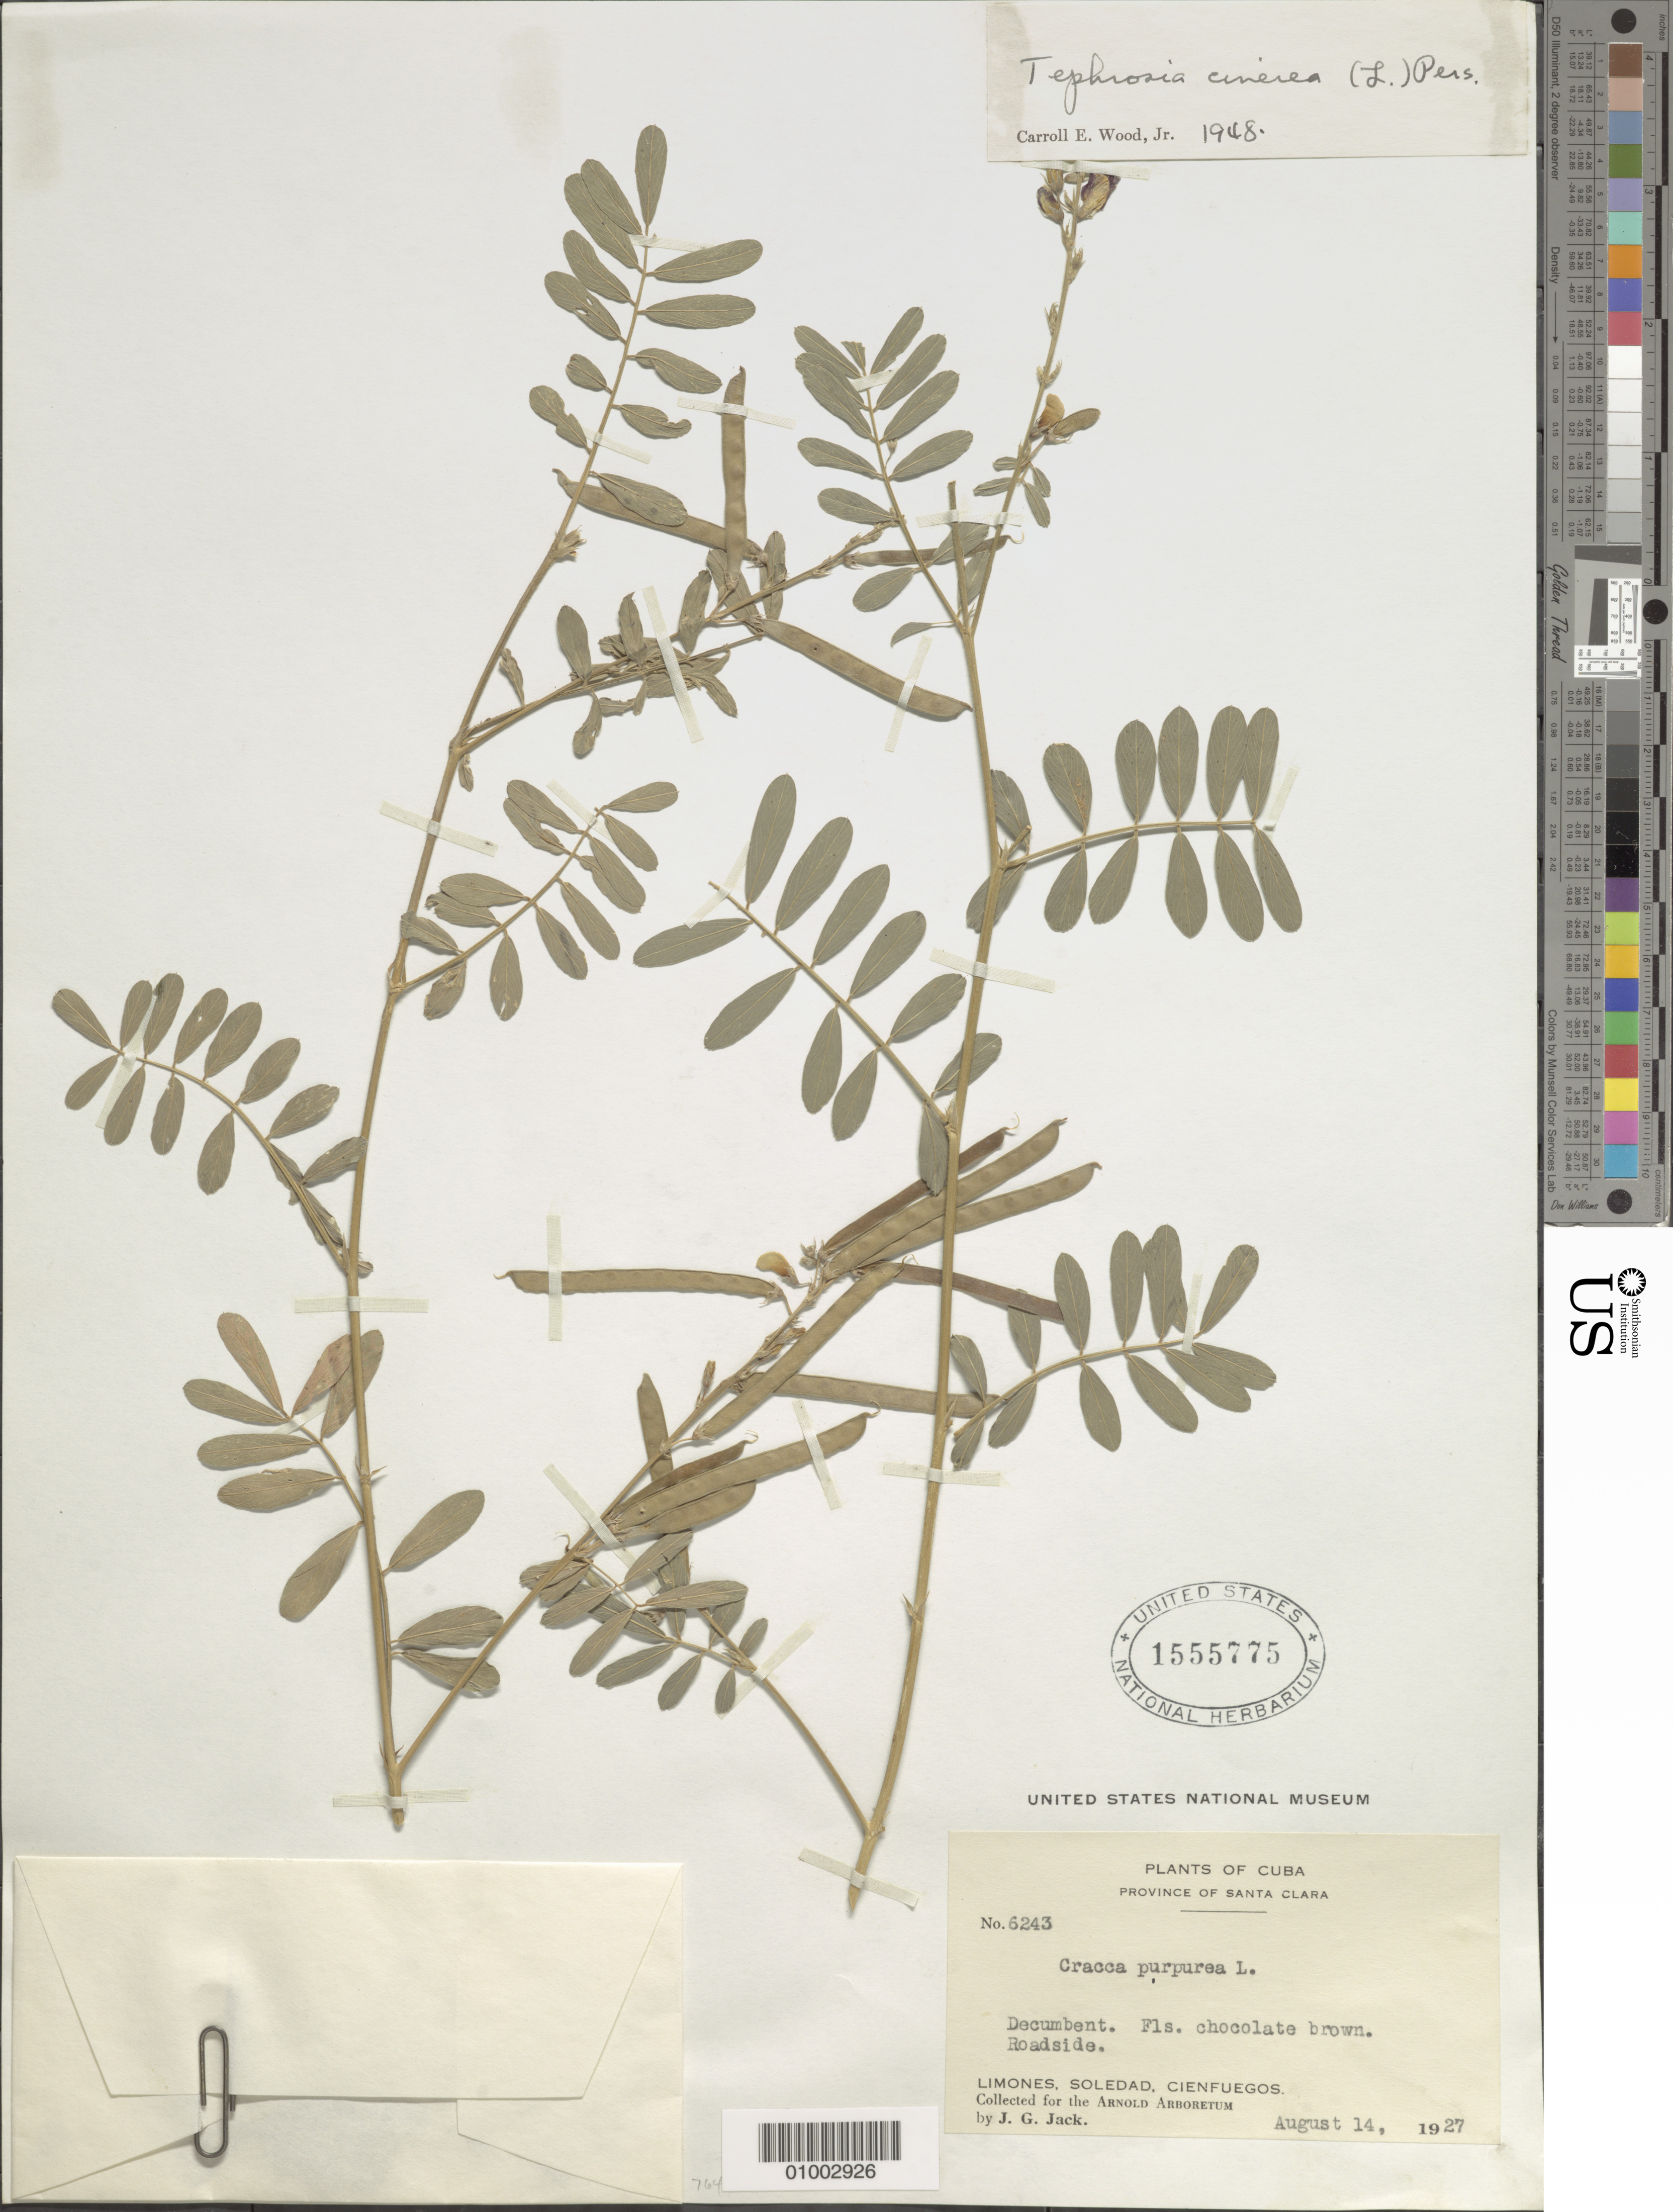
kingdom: Plantae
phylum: Tracheophyta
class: Magnoliopsida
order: Fabales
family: Fabaceae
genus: Tephrosia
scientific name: Tephrosia cinerea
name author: (L.) Pers.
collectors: J. G. Jack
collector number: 6243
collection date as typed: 14 Aug 1927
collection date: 1927-08-14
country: Cuba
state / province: Cienfuegos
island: Cuba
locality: Limones, Soledad, Province of Santa Clara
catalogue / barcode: US 1555775